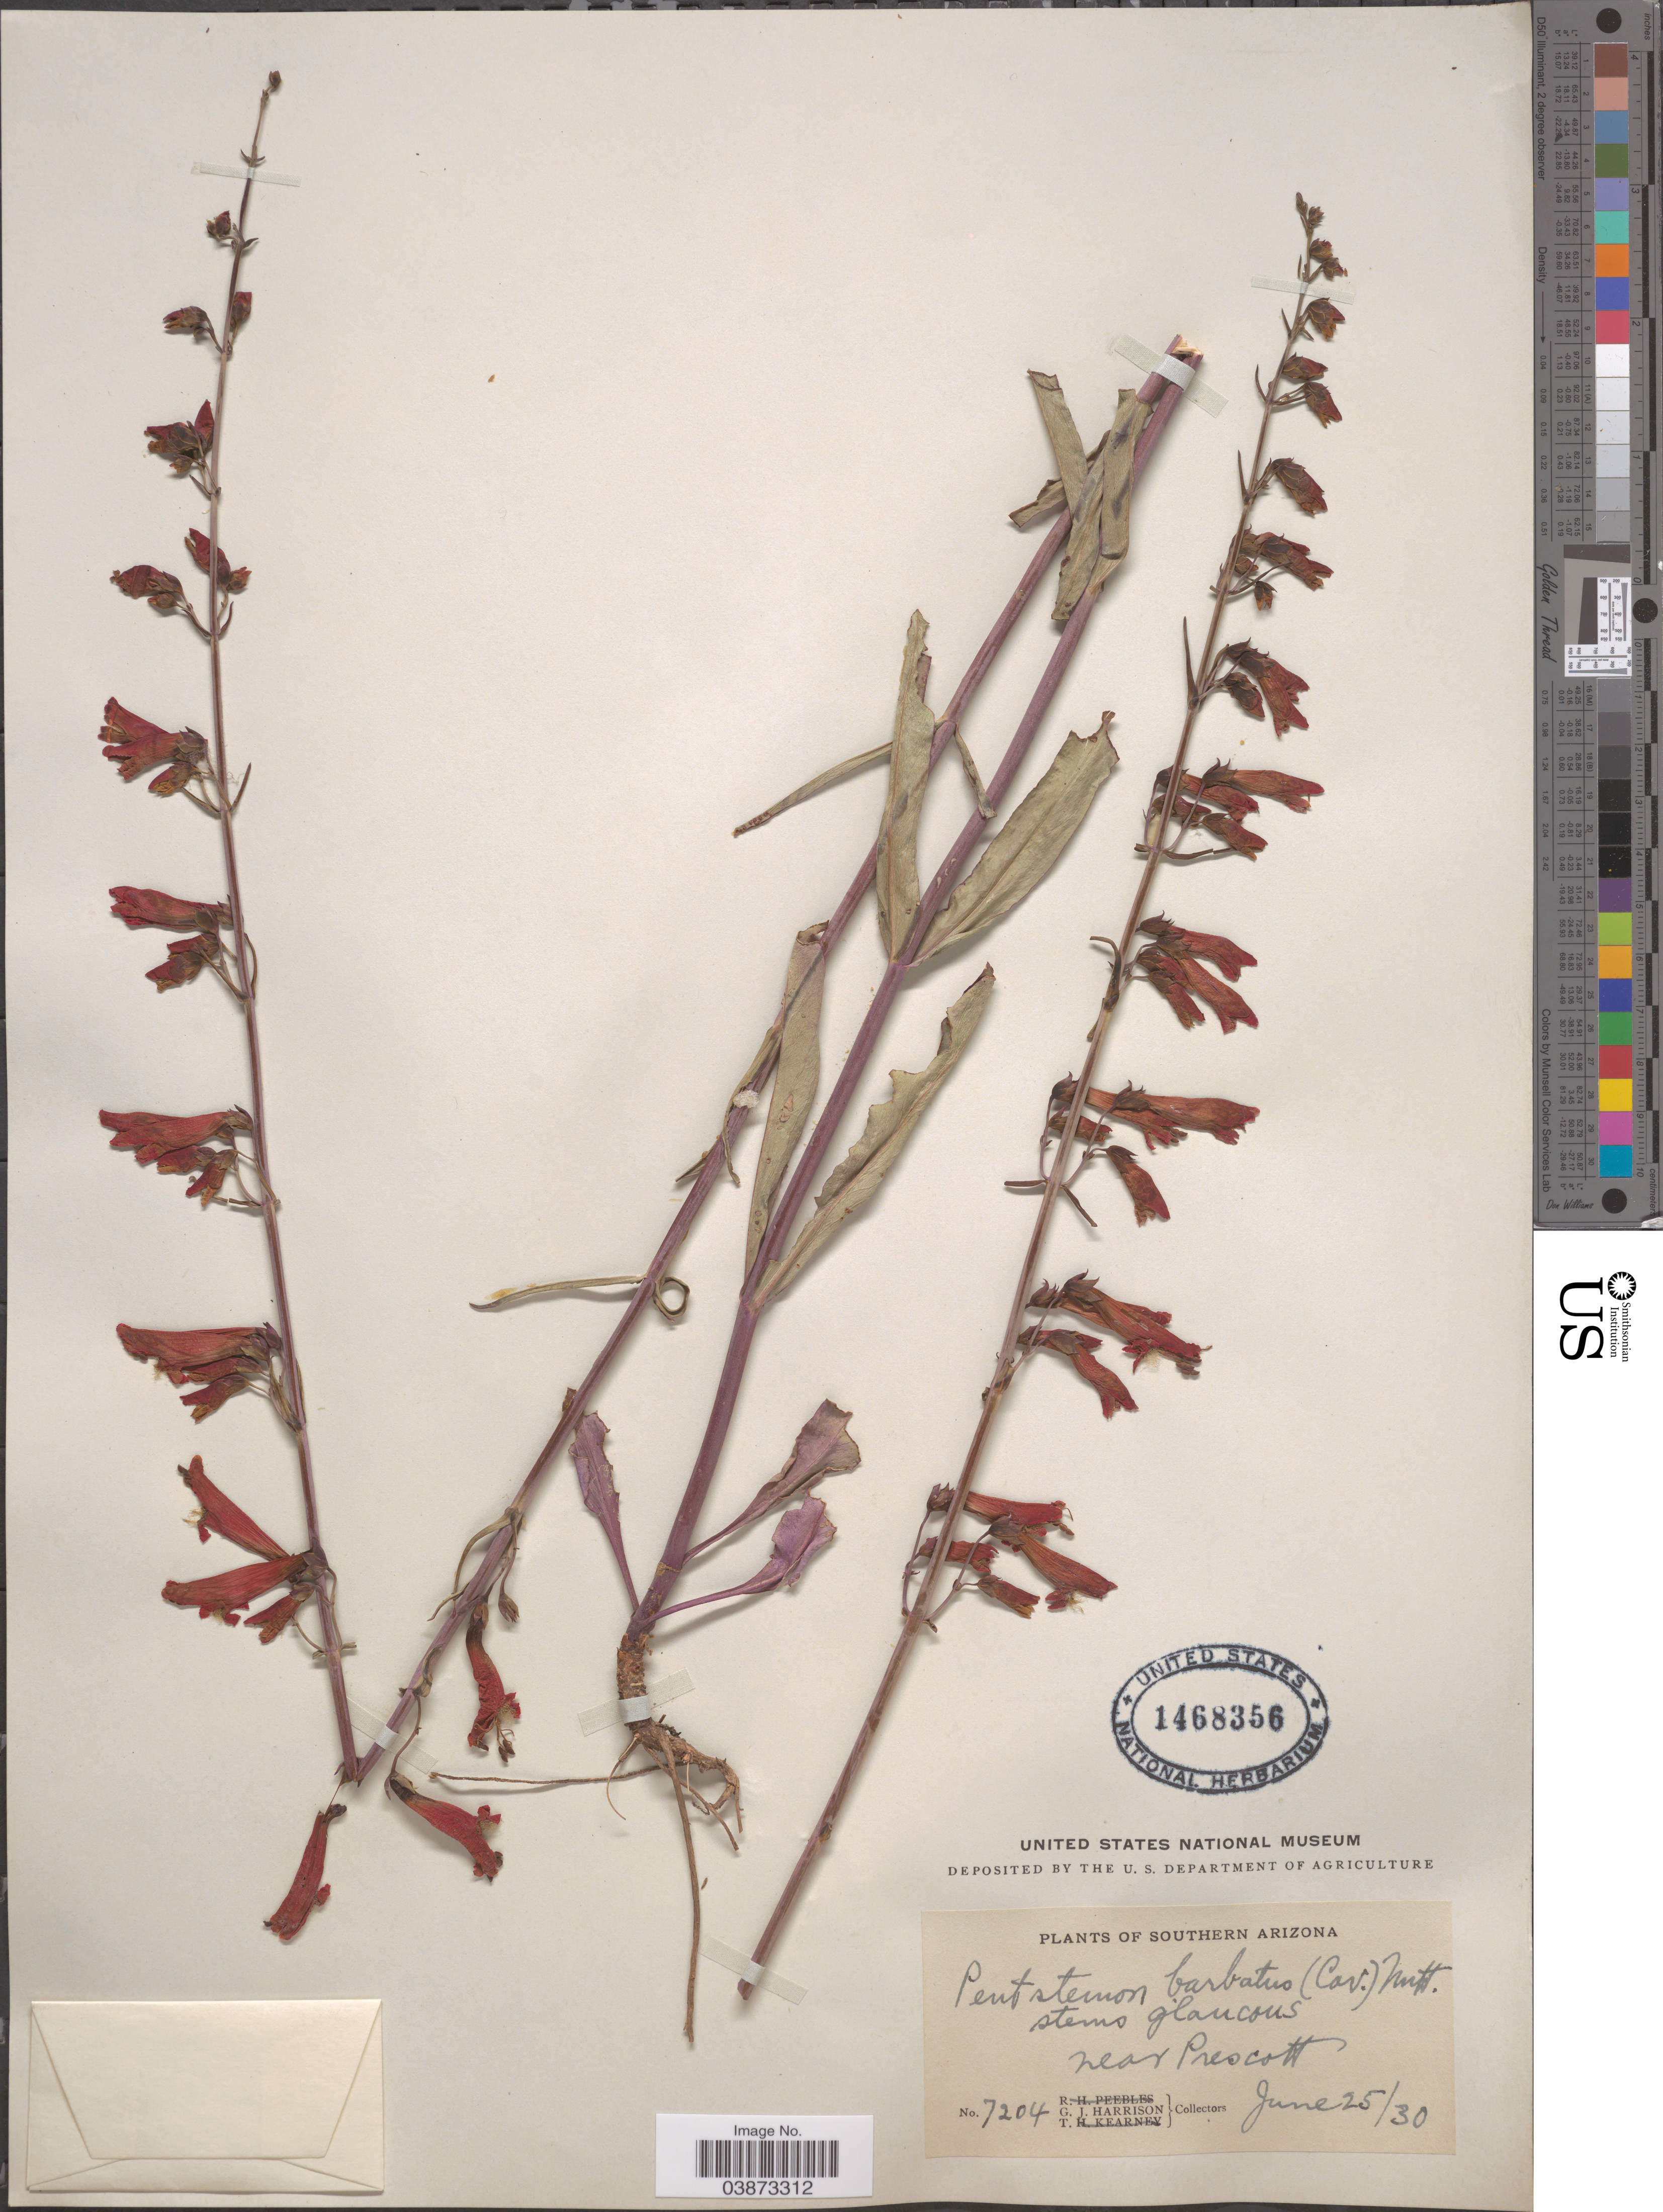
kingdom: Plantae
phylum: Tracheophyta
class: Magnoliopsida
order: Lamiales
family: Plantaginaceae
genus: Penstemon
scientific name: Penstemon barbatus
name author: (Cav.) Roth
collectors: G. J. Harrison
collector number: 7204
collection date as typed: Transcribed d/m/y: 25/6/30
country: United States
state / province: Arizona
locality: Southern Arizona. Near Prescott.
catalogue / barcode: US 1468356